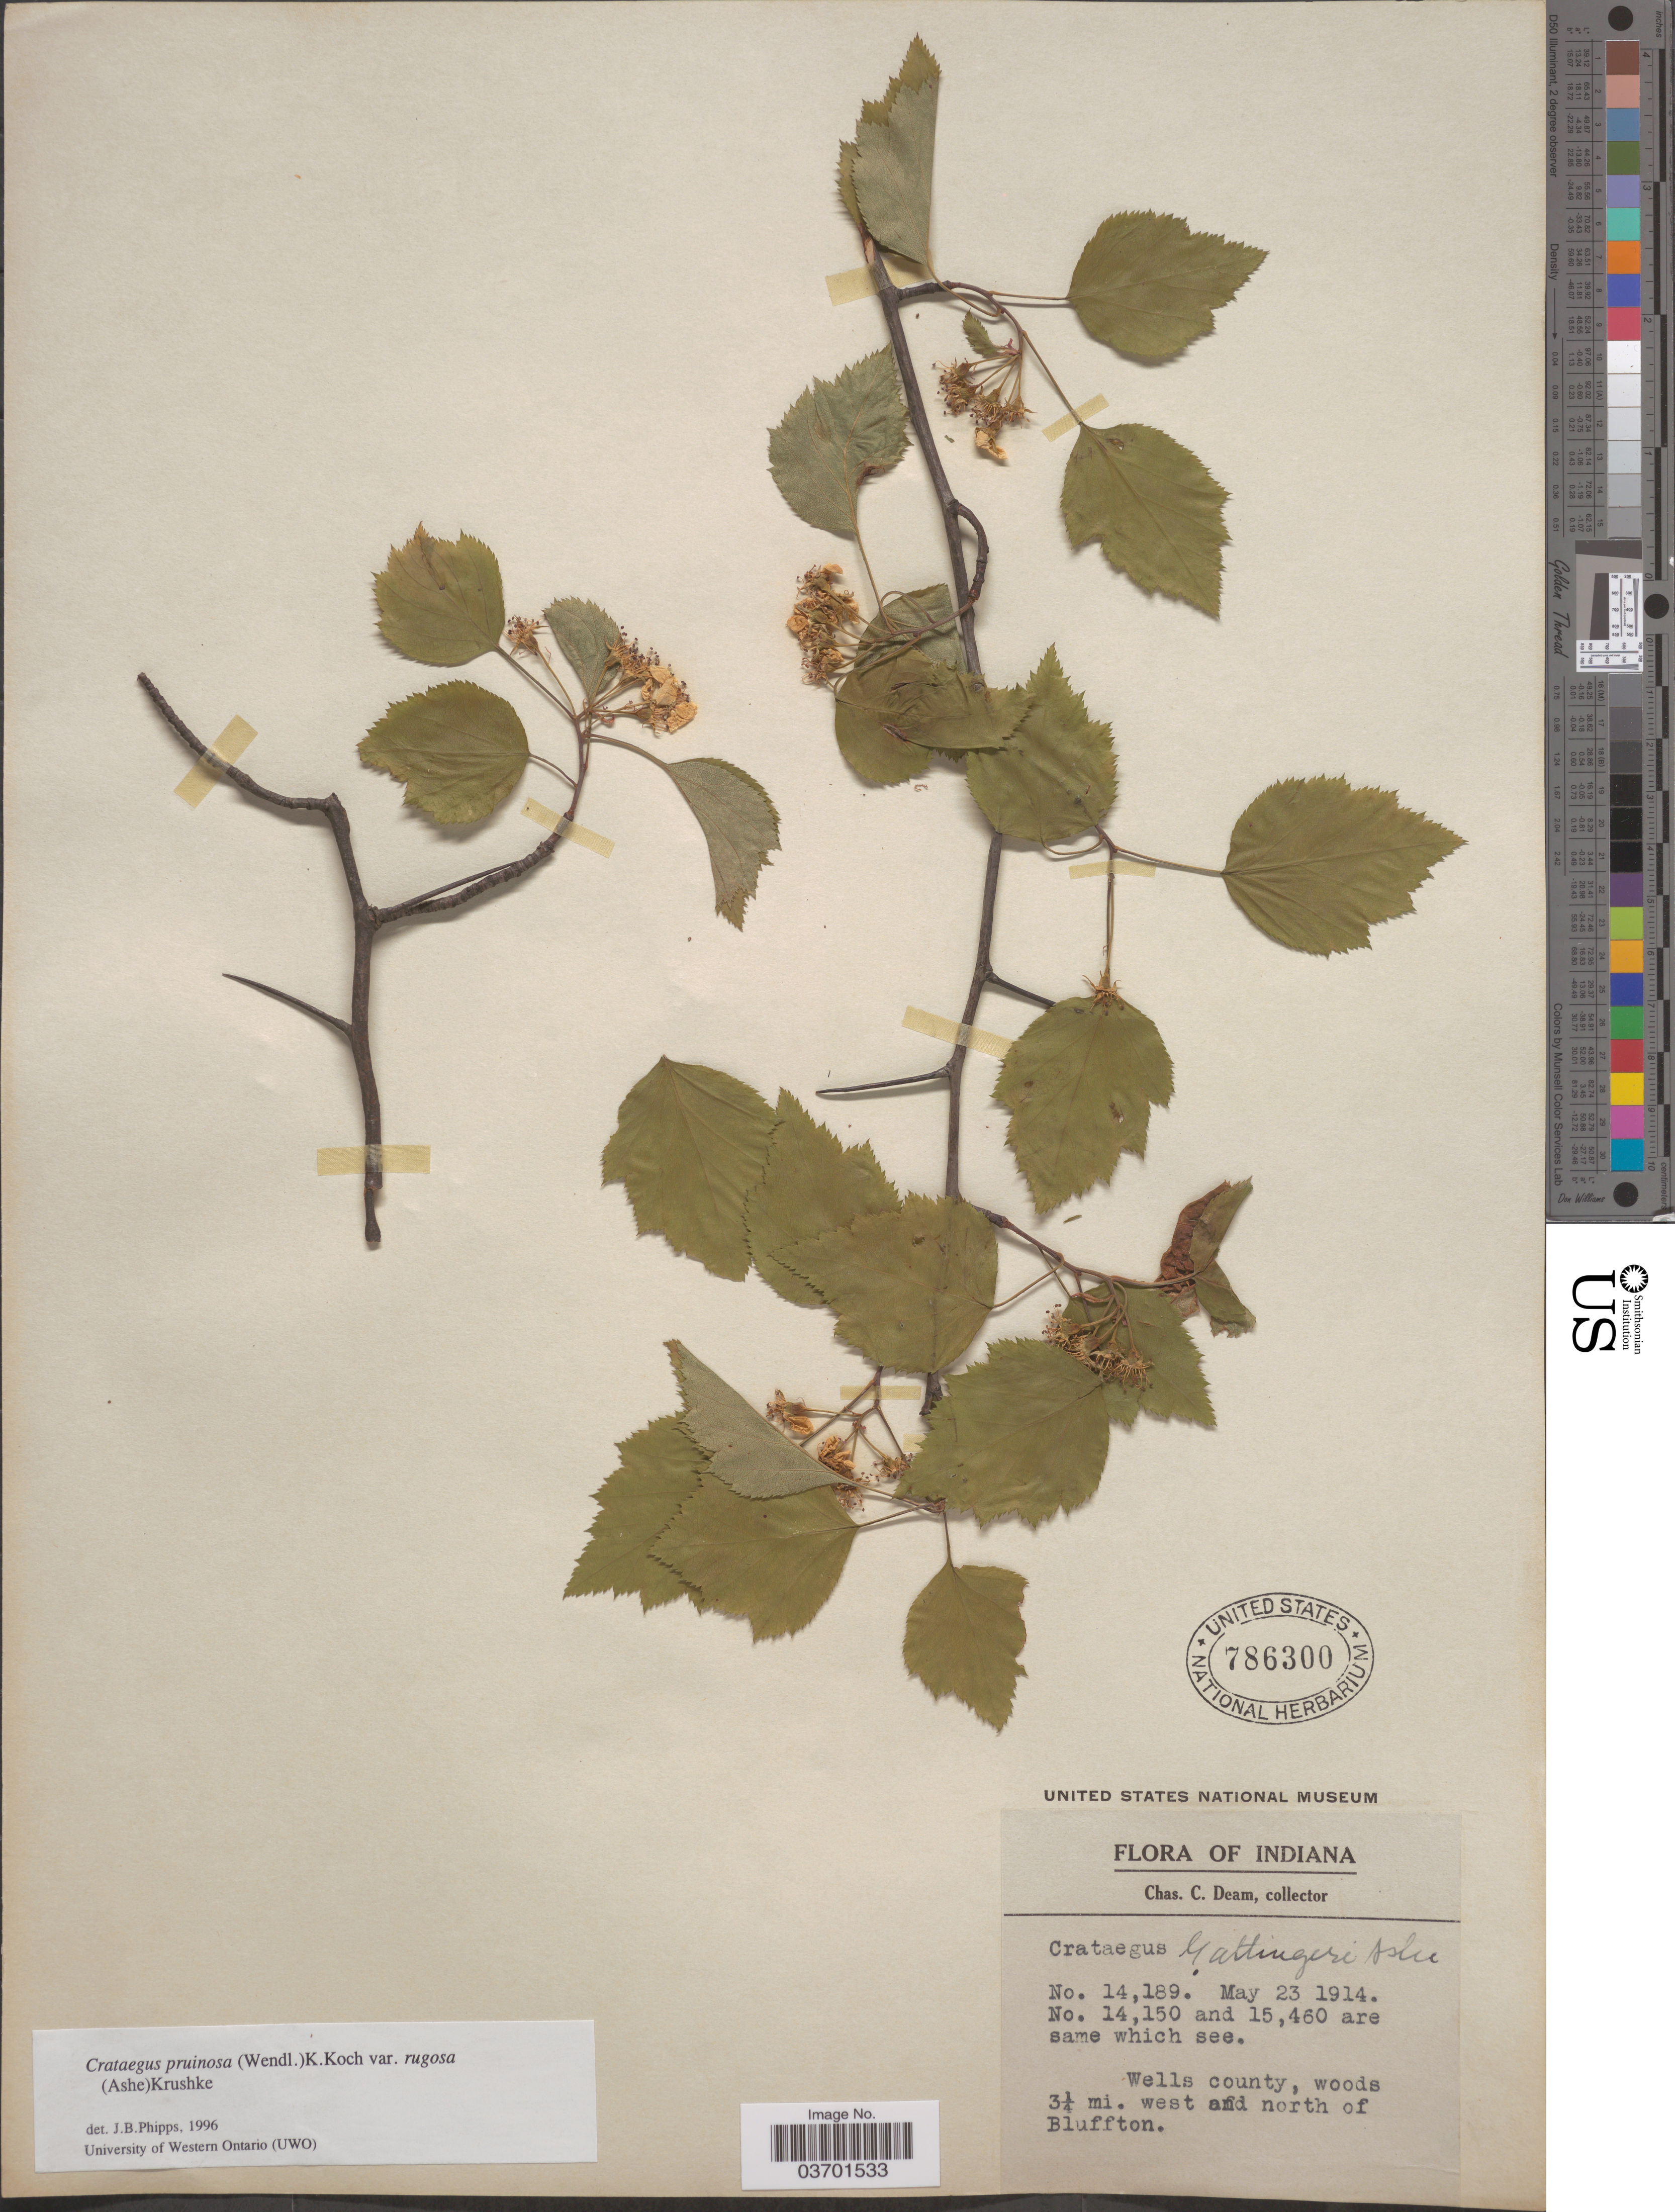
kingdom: Plantae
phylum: Tracheophyta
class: Magnoliopsida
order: Rosales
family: Rosaceae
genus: Crataegus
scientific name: Crataegus pruinosa var. rugosa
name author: (Ashe) Kruschke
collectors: C. C. Deam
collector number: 14189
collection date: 1914-05-23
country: United States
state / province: Indiana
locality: Wells county, woods 3¼ mi. west and north of Bluffton.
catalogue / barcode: US 786300